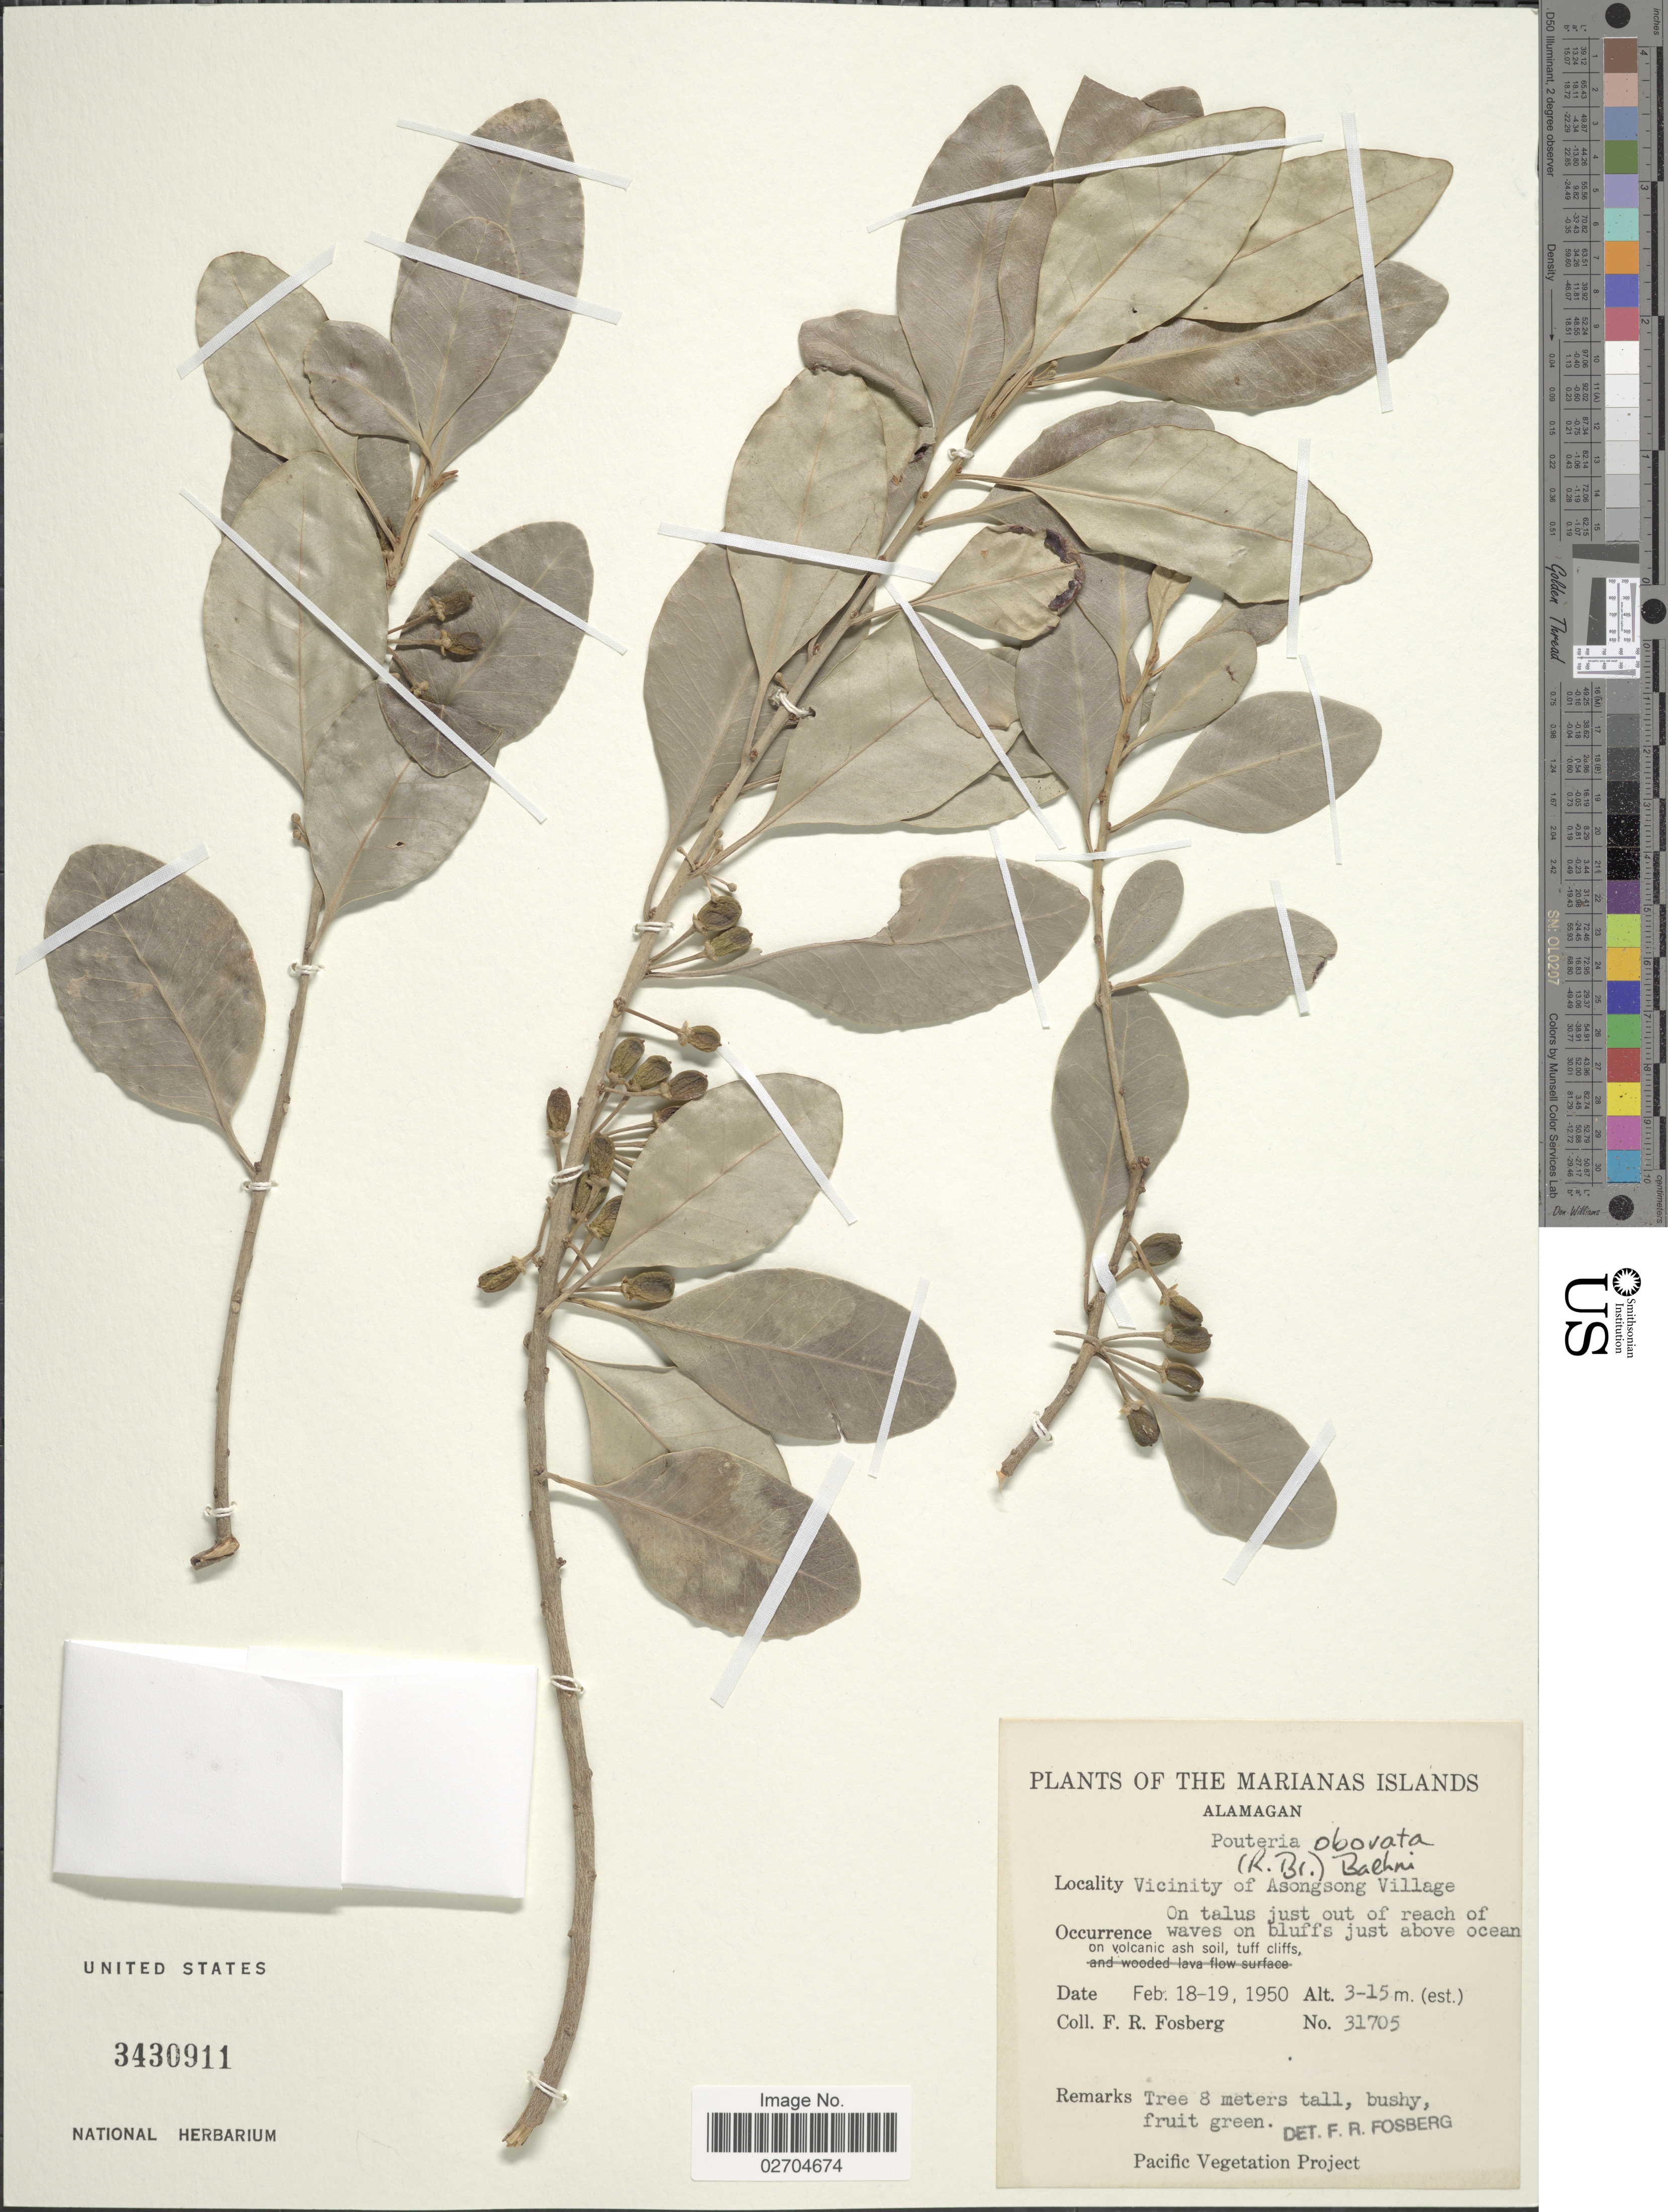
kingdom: Plantae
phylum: Tracheophyta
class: Magnoliopsida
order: Ericales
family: Sapotaceae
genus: Planchonella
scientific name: Planchonella obovata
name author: (R. Br.) Pierre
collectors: F. R. Fosberg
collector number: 31705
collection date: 1950-02-18/1950-02-19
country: Northern Mariana Islands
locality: Marianas Islands. Alamagan. Vicinity of Asongsong village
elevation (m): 3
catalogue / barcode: US 3430911